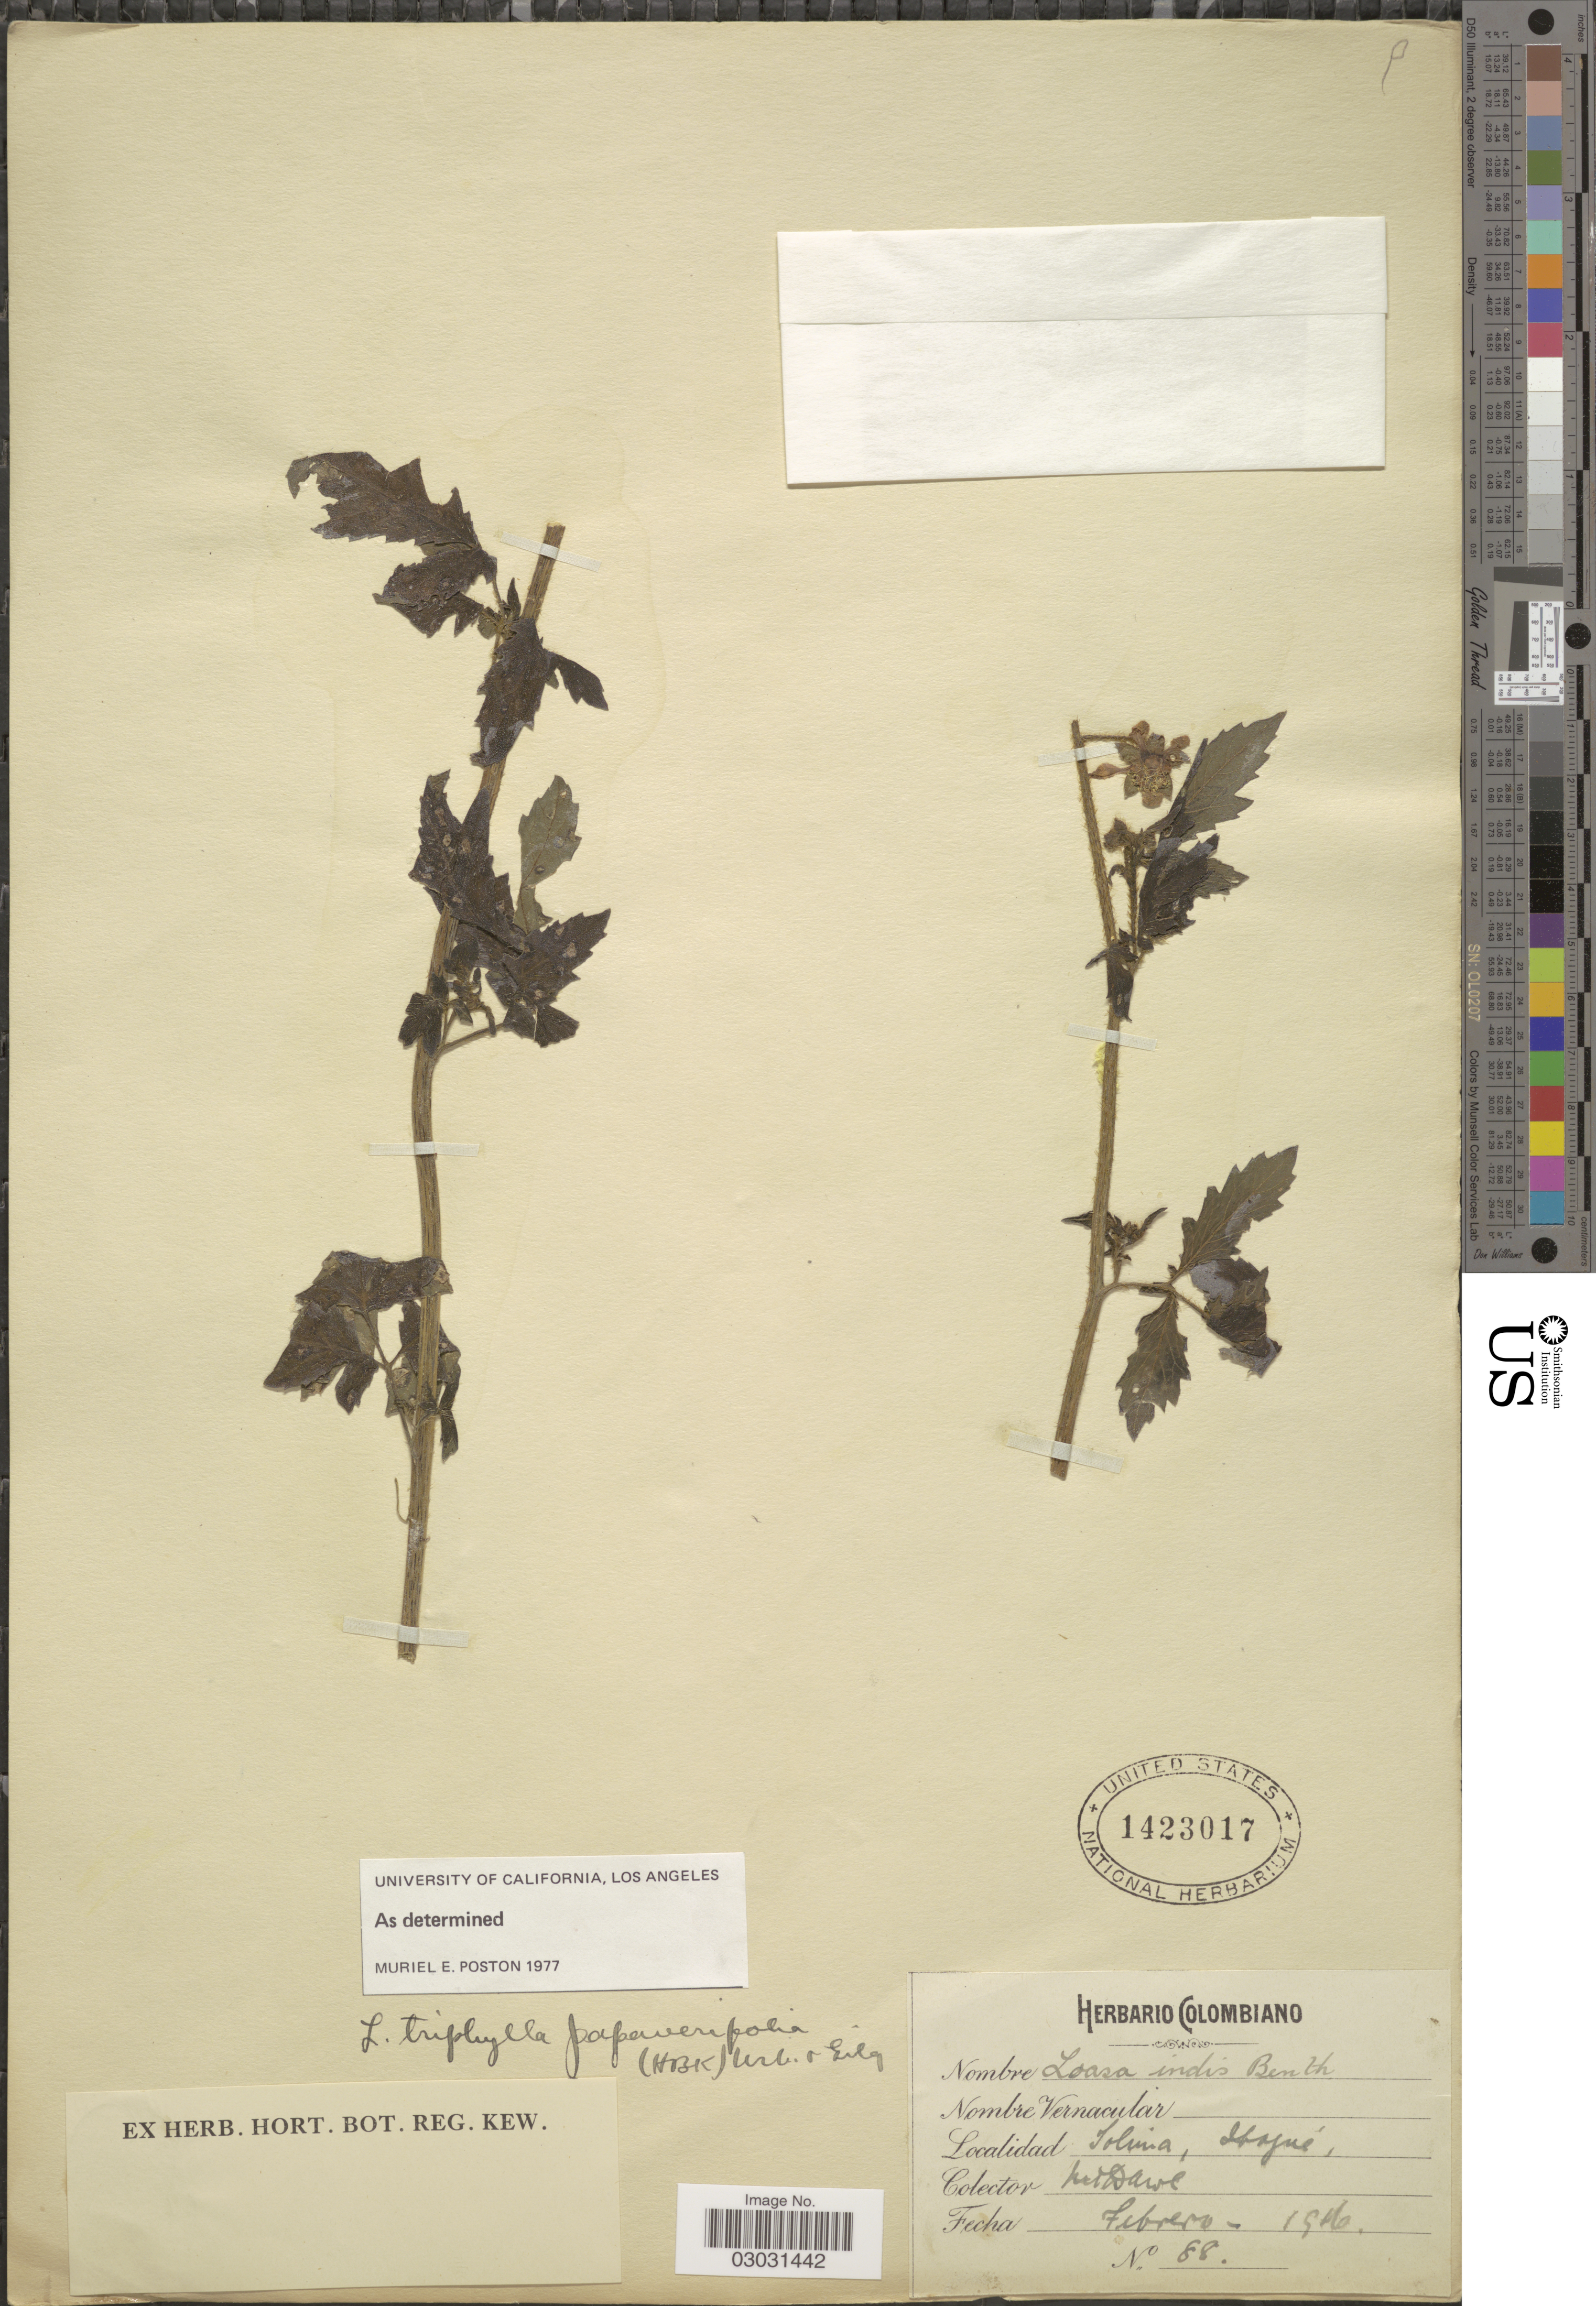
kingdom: Plantae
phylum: Tracheophyta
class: Magnoliopsida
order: Cornales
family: Loasaceae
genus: Nasa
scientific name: Nasa triphylla subsp. papaverifolia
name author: (Kunth) Weigand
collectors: M. T. Dawe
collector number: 88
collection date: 1906-02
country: Colombia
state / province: Tolima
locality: Ibagué.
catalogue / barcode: US 1423017